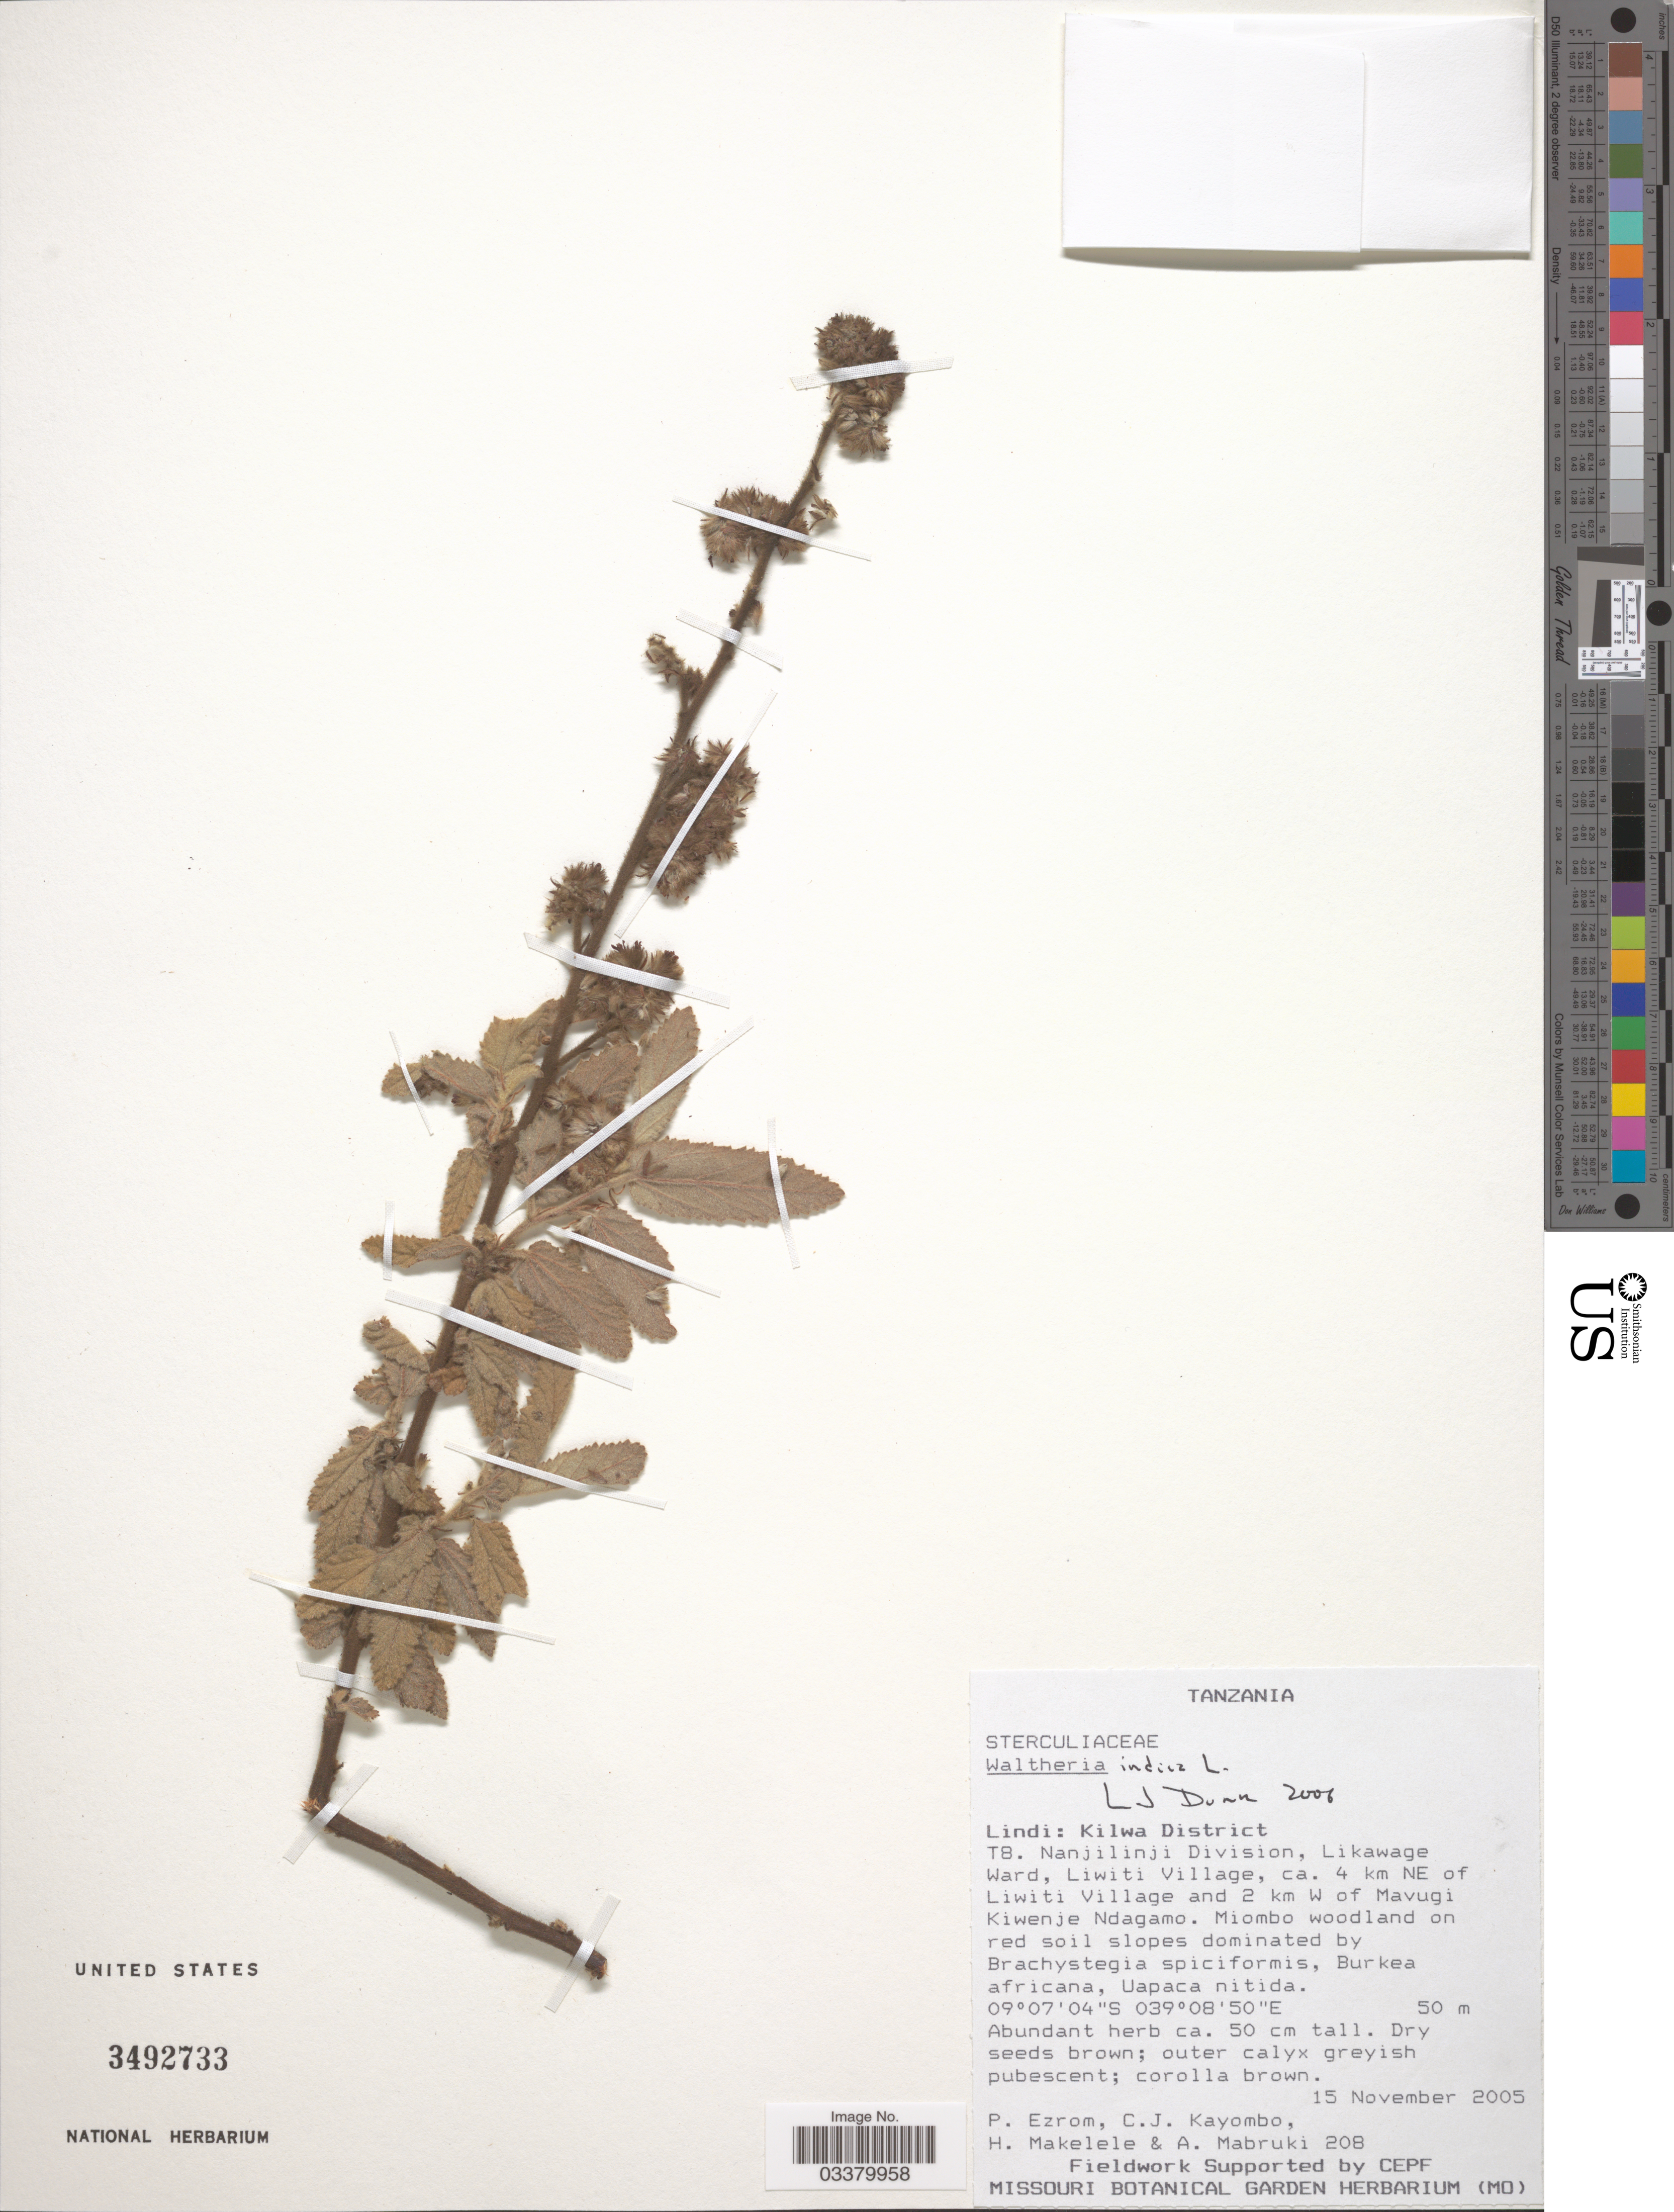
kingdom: Plantae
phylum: Tracheophyta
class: Magnoliopsida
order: Malvales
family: Malvaceae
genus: Waltheria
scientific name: Waltheria indica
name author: L.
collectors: P. Ezrom, C. Kayombo, H. Makelele & A. Mabruki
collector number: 208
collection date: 2005-11-15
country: Tanzania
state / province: Lindi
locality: Kilwa District. T8. Nanjilinji Division, Likawage Ward, Liwiti Village, ca. 4 km NE of Liwiti Village and 2 km W of Mavugi Kiwenje Ndagamo.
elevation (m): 50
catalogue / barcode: US 3492733